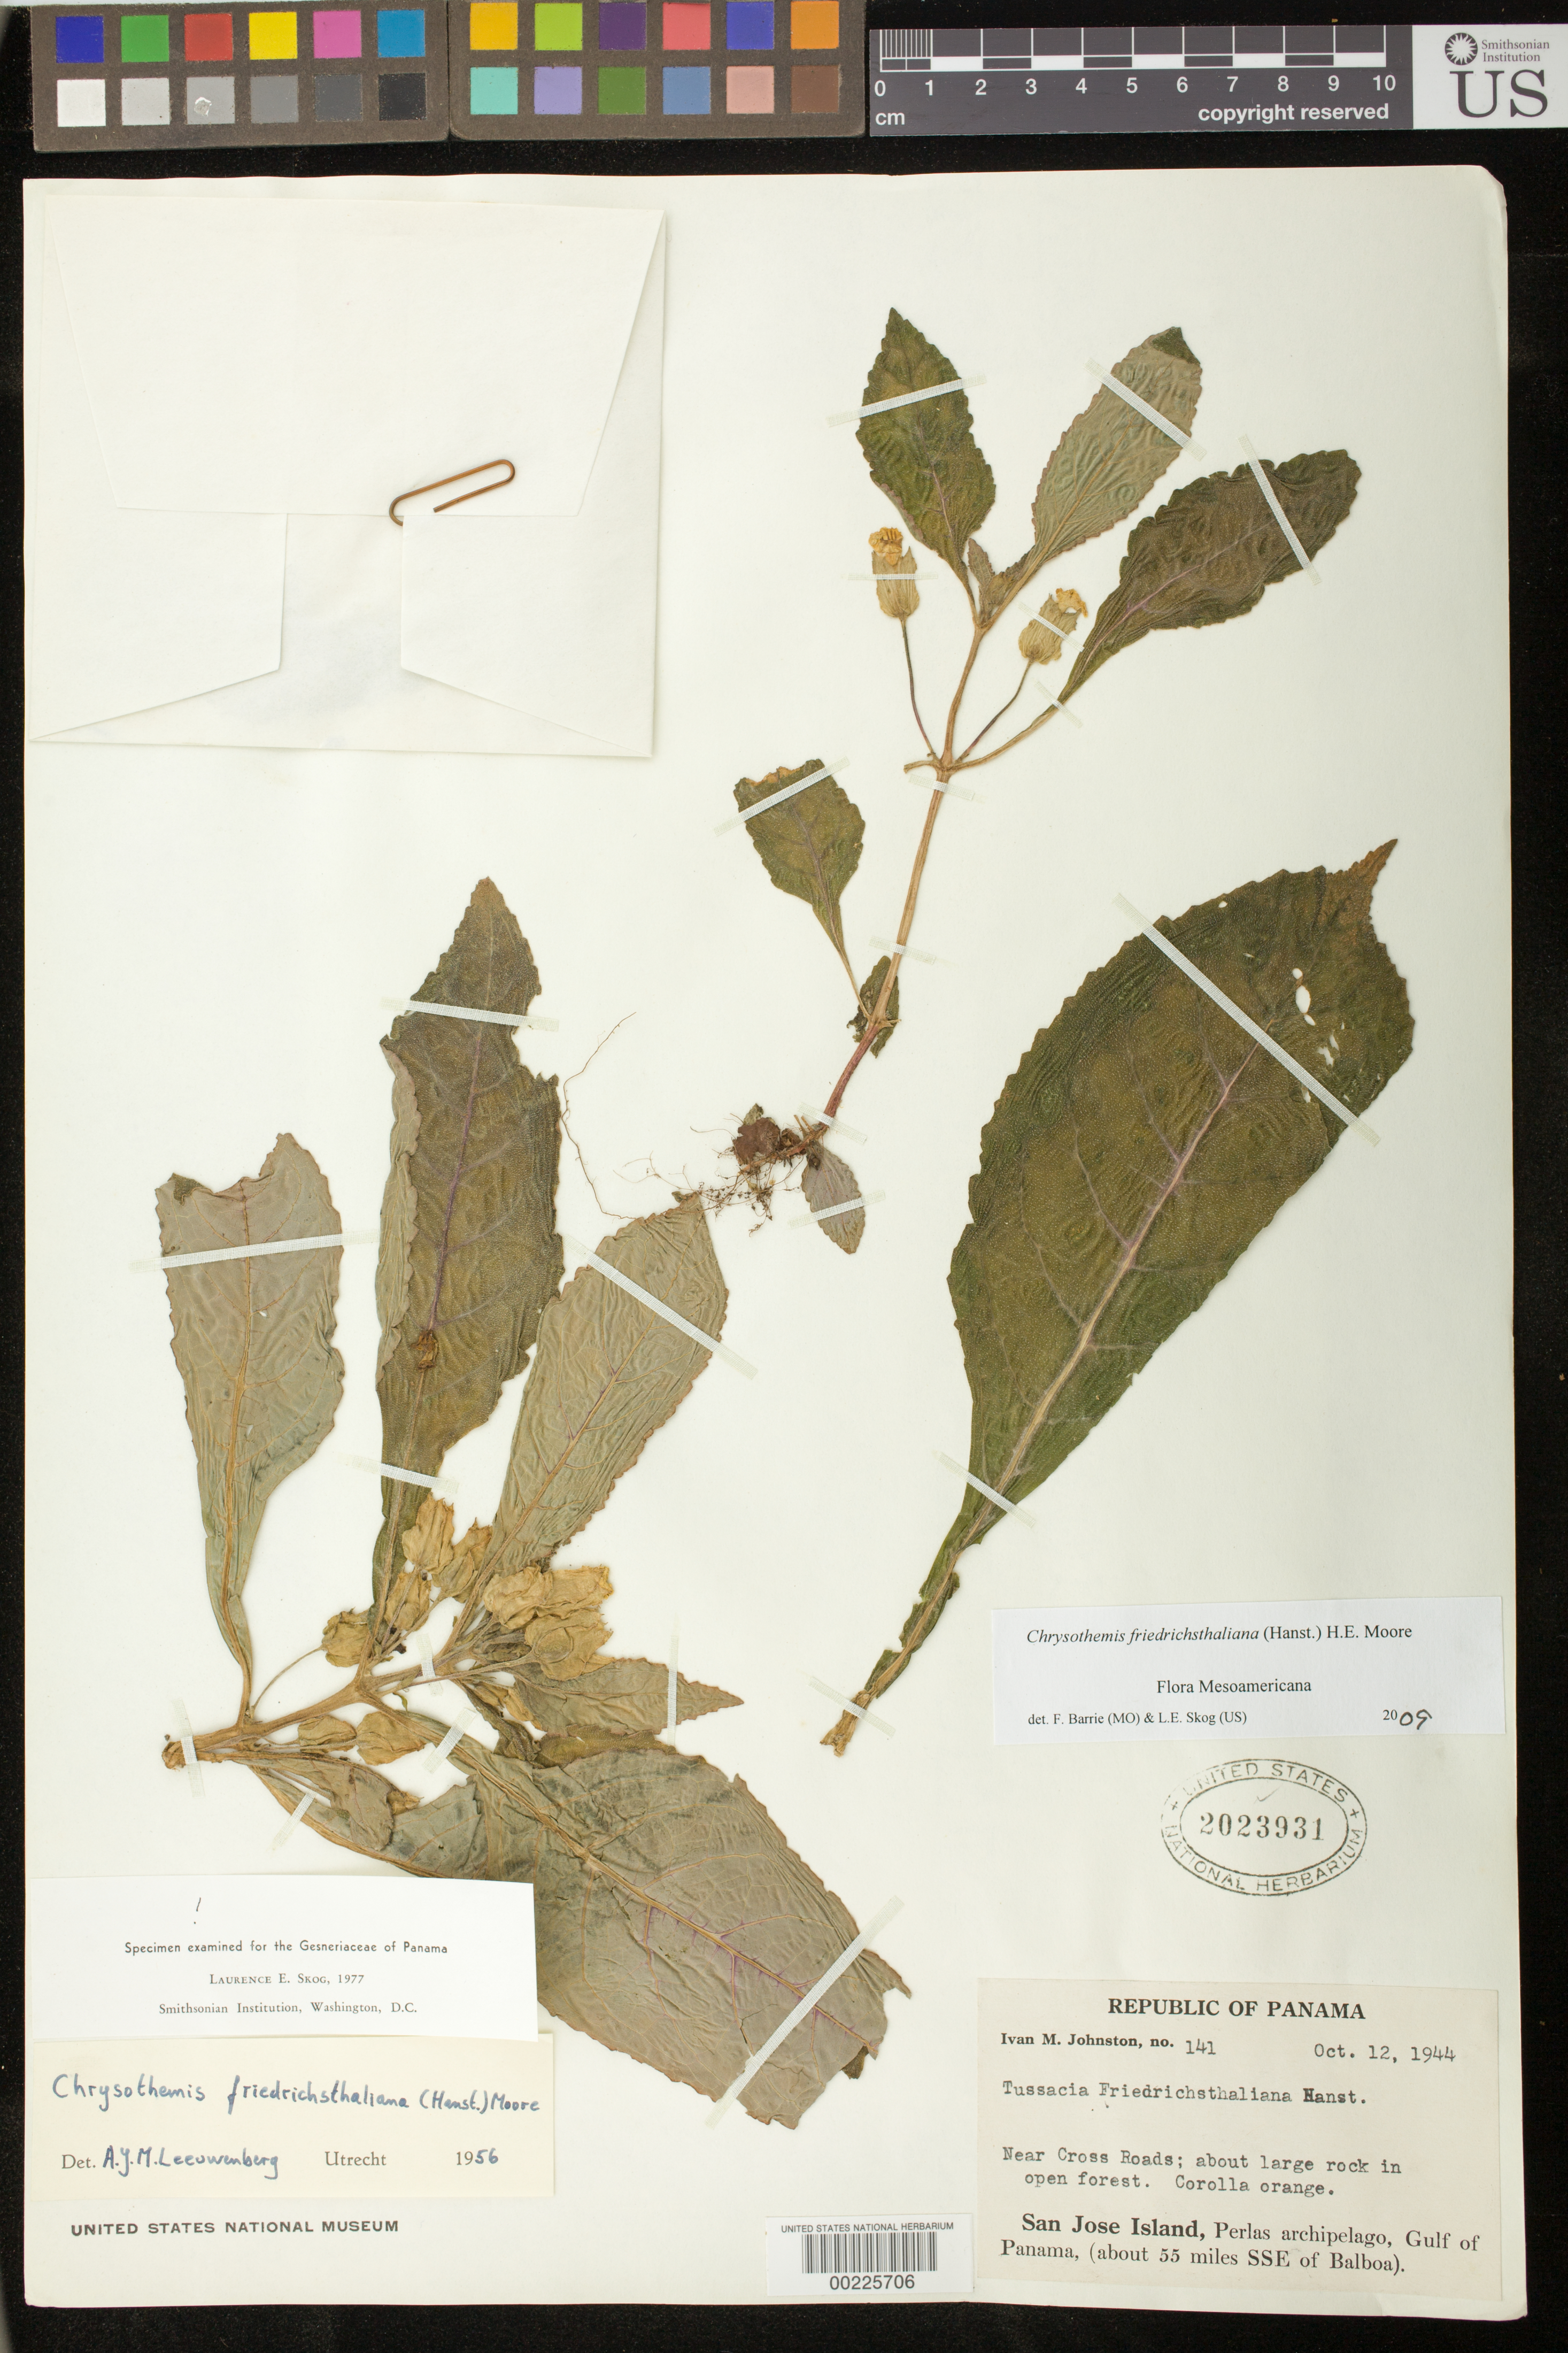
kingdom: Plantae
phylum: Tracheophyta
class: Magnoliopsida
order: Lamiales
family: Gesneriaceae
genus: Chrysothemis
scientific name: Chrysothemis friedrichsthaliana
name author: (Hanst.) H.E. Moore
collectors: I.M. Johnston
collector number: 141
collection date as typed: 12 Oct 1944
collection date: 1944-10-12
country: Panama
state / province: Panamá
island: San Jose Island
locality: San Jose Island, Perlas Archipelago, Gulf of Panama, (about 55 mi SSE of Balboa), near cross roads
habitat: About large rock in open forest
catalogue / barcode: US 2023931